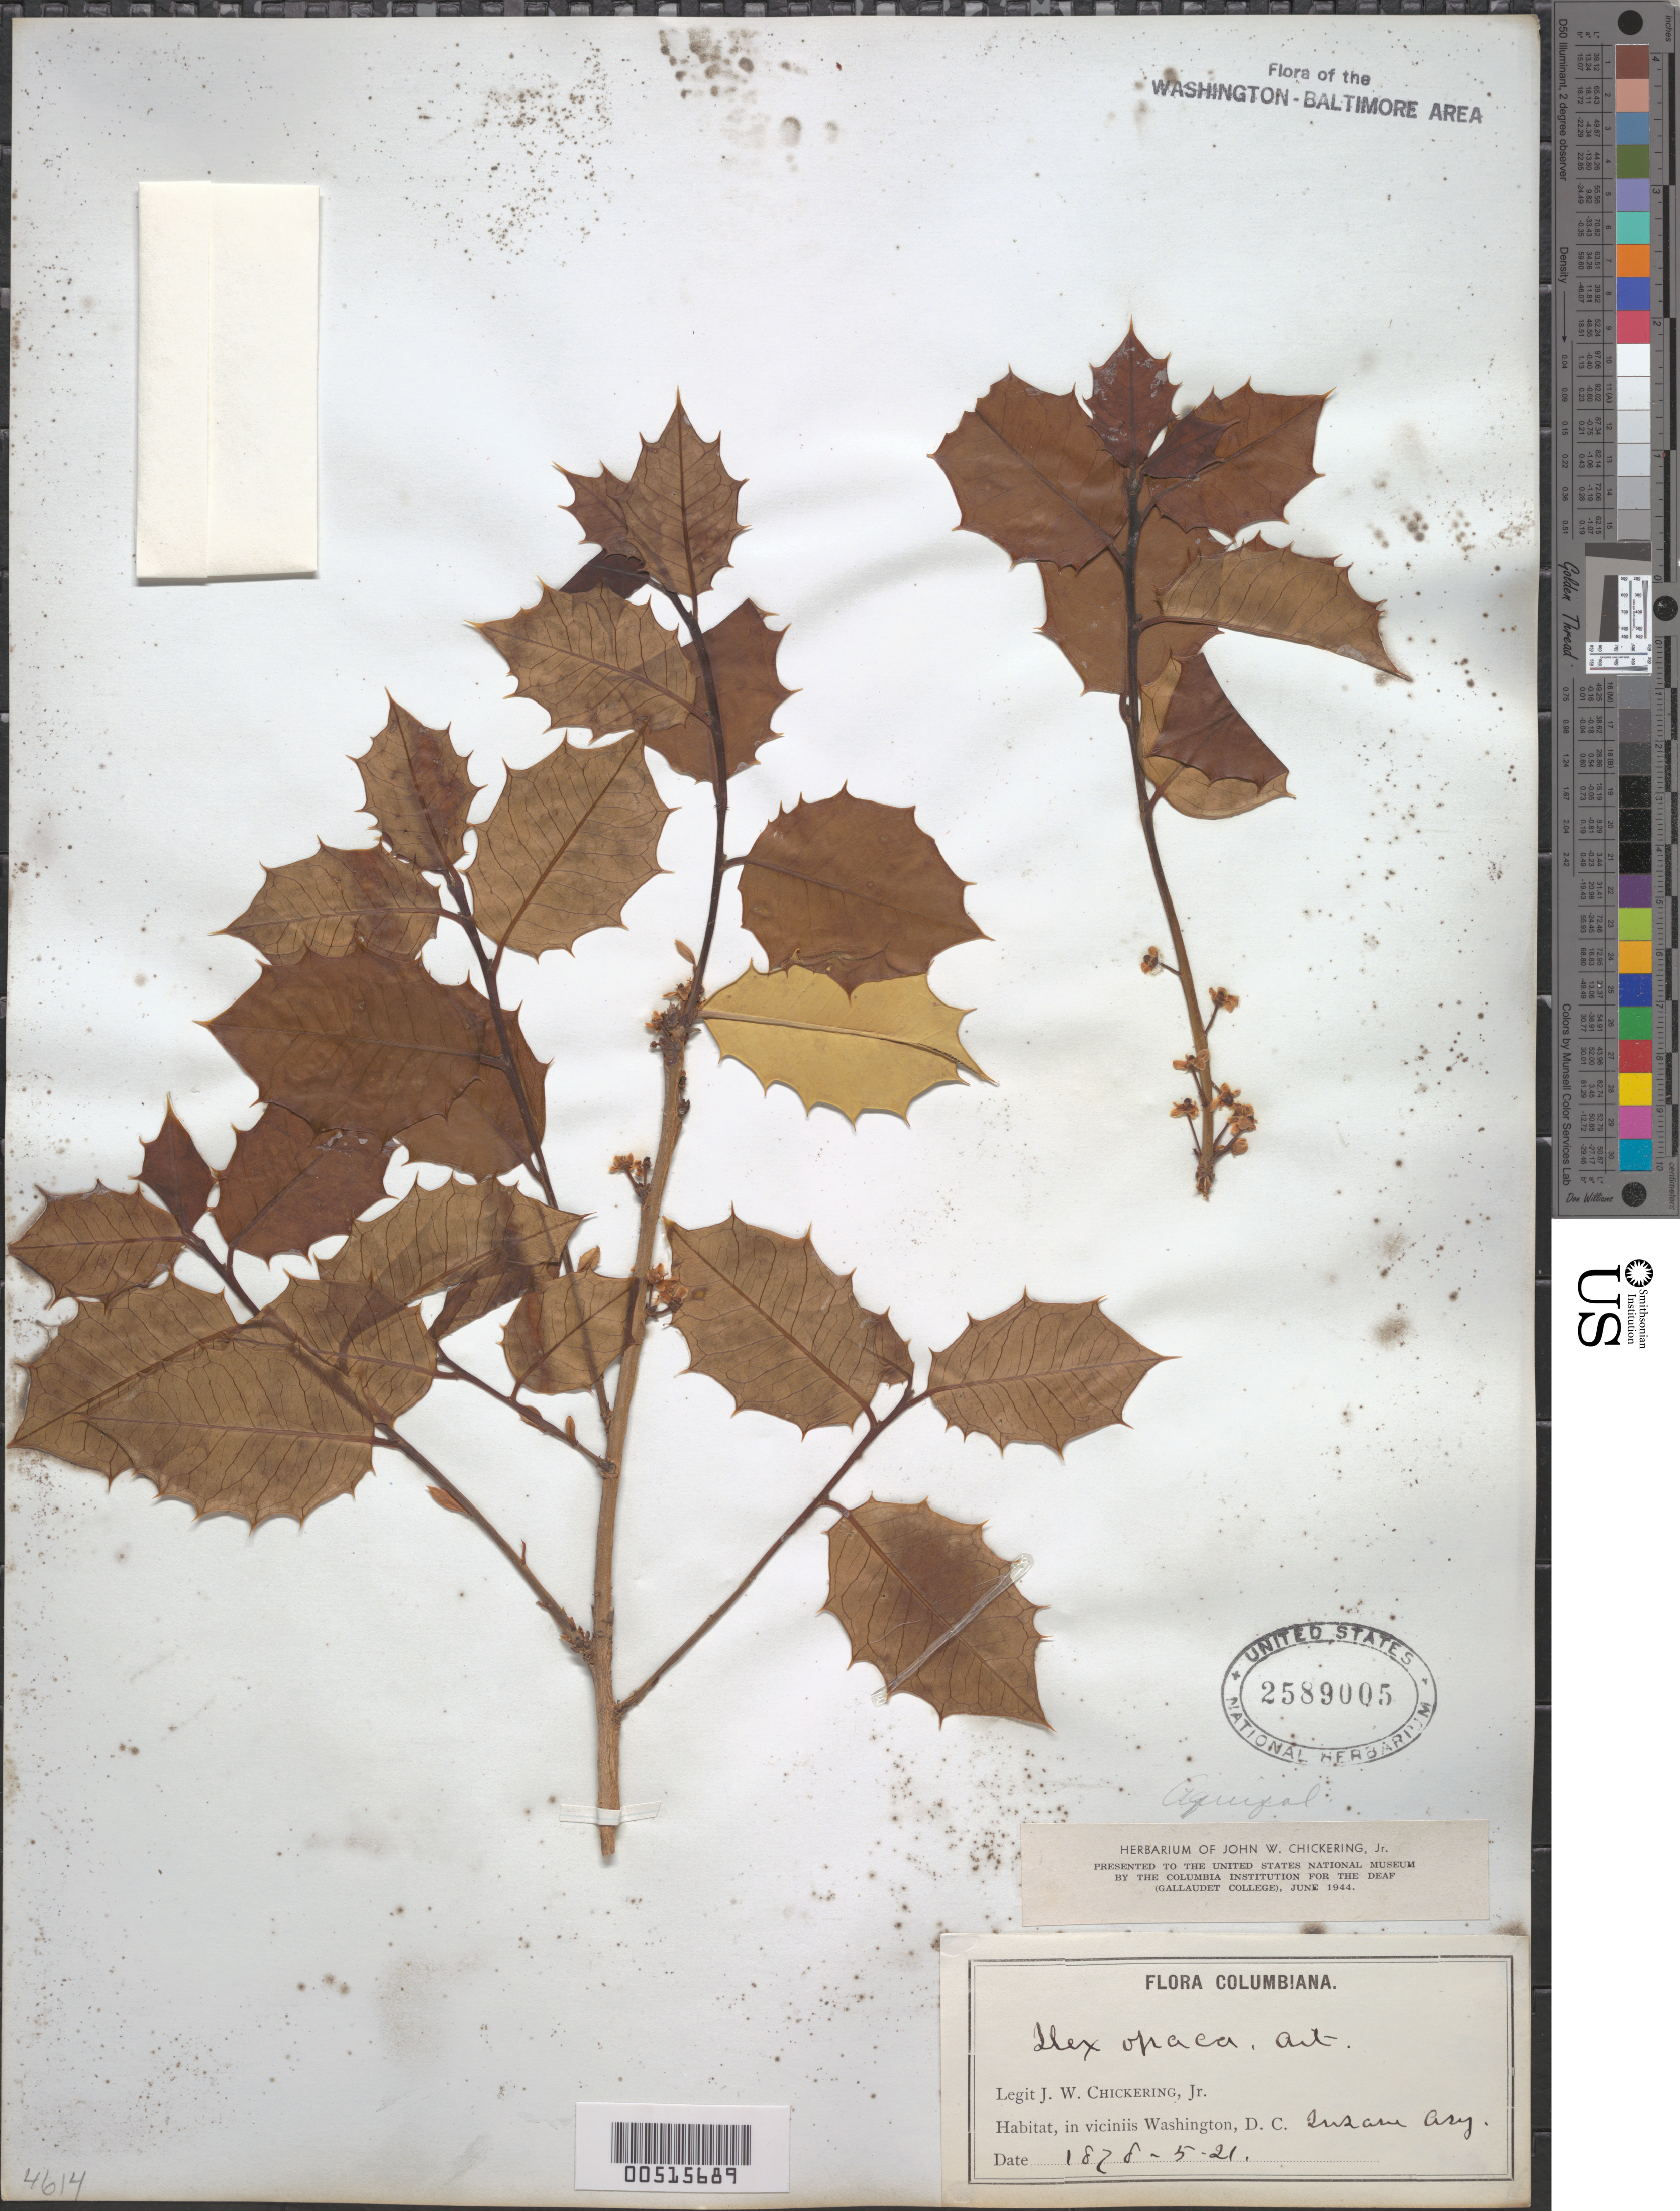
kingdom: Plantae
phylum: Tracheophyta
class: Magnoliopsida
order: Aquifoliales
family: Aquifoliaceae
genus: Ilex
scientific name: Ilex opaca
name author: Aiton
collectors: J. Chickering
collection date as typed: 21 May 1828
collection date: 1828-05-21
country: United States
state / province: District of Columbia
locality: Insane Asylum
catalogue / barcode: US 2589005